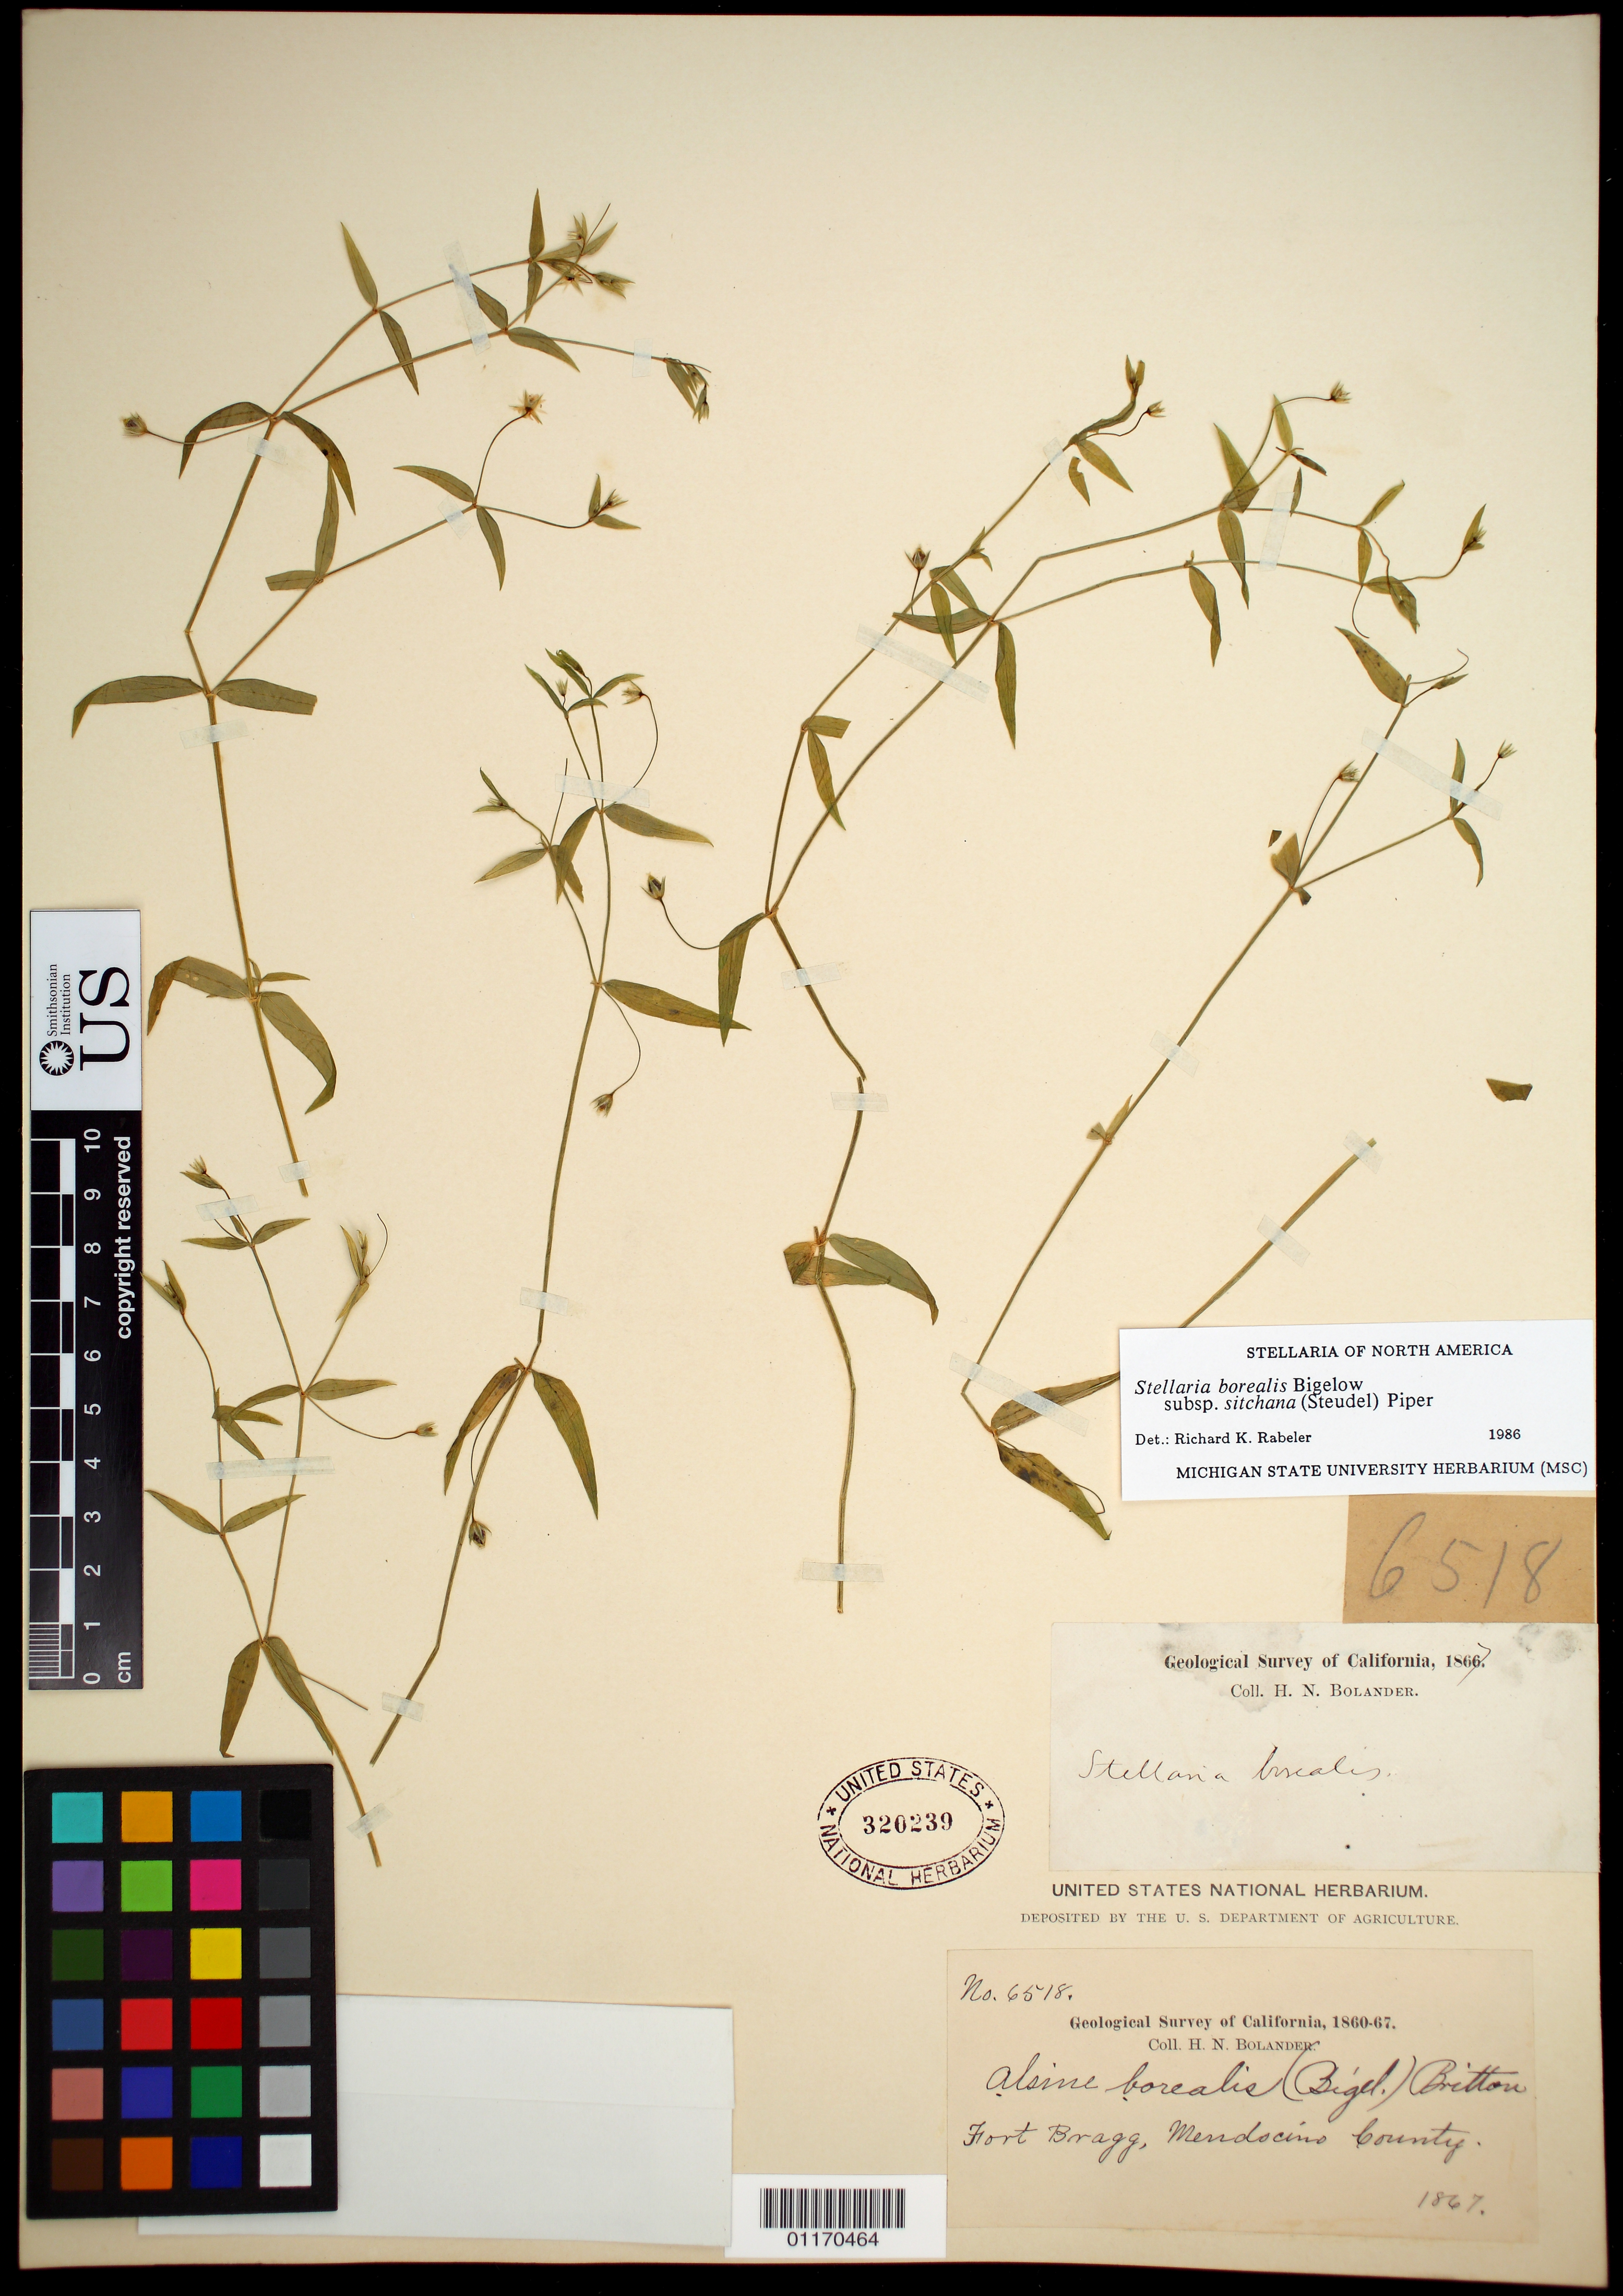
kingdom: Plantae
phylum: Tracheophyta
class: Magnoliopsida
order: Caryophyllales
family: Caryophyllaceae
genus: Stellaria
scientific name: Stellaria borealis subsp. sitchana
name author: (Steud.) Piper & Beattie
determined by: Rabeler, R. K.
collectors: H. Bolander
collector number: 6518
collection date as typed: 1867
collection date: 1867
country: United States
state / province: California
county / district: Mendocino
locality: Fort Bragg.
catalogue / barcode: US 320239